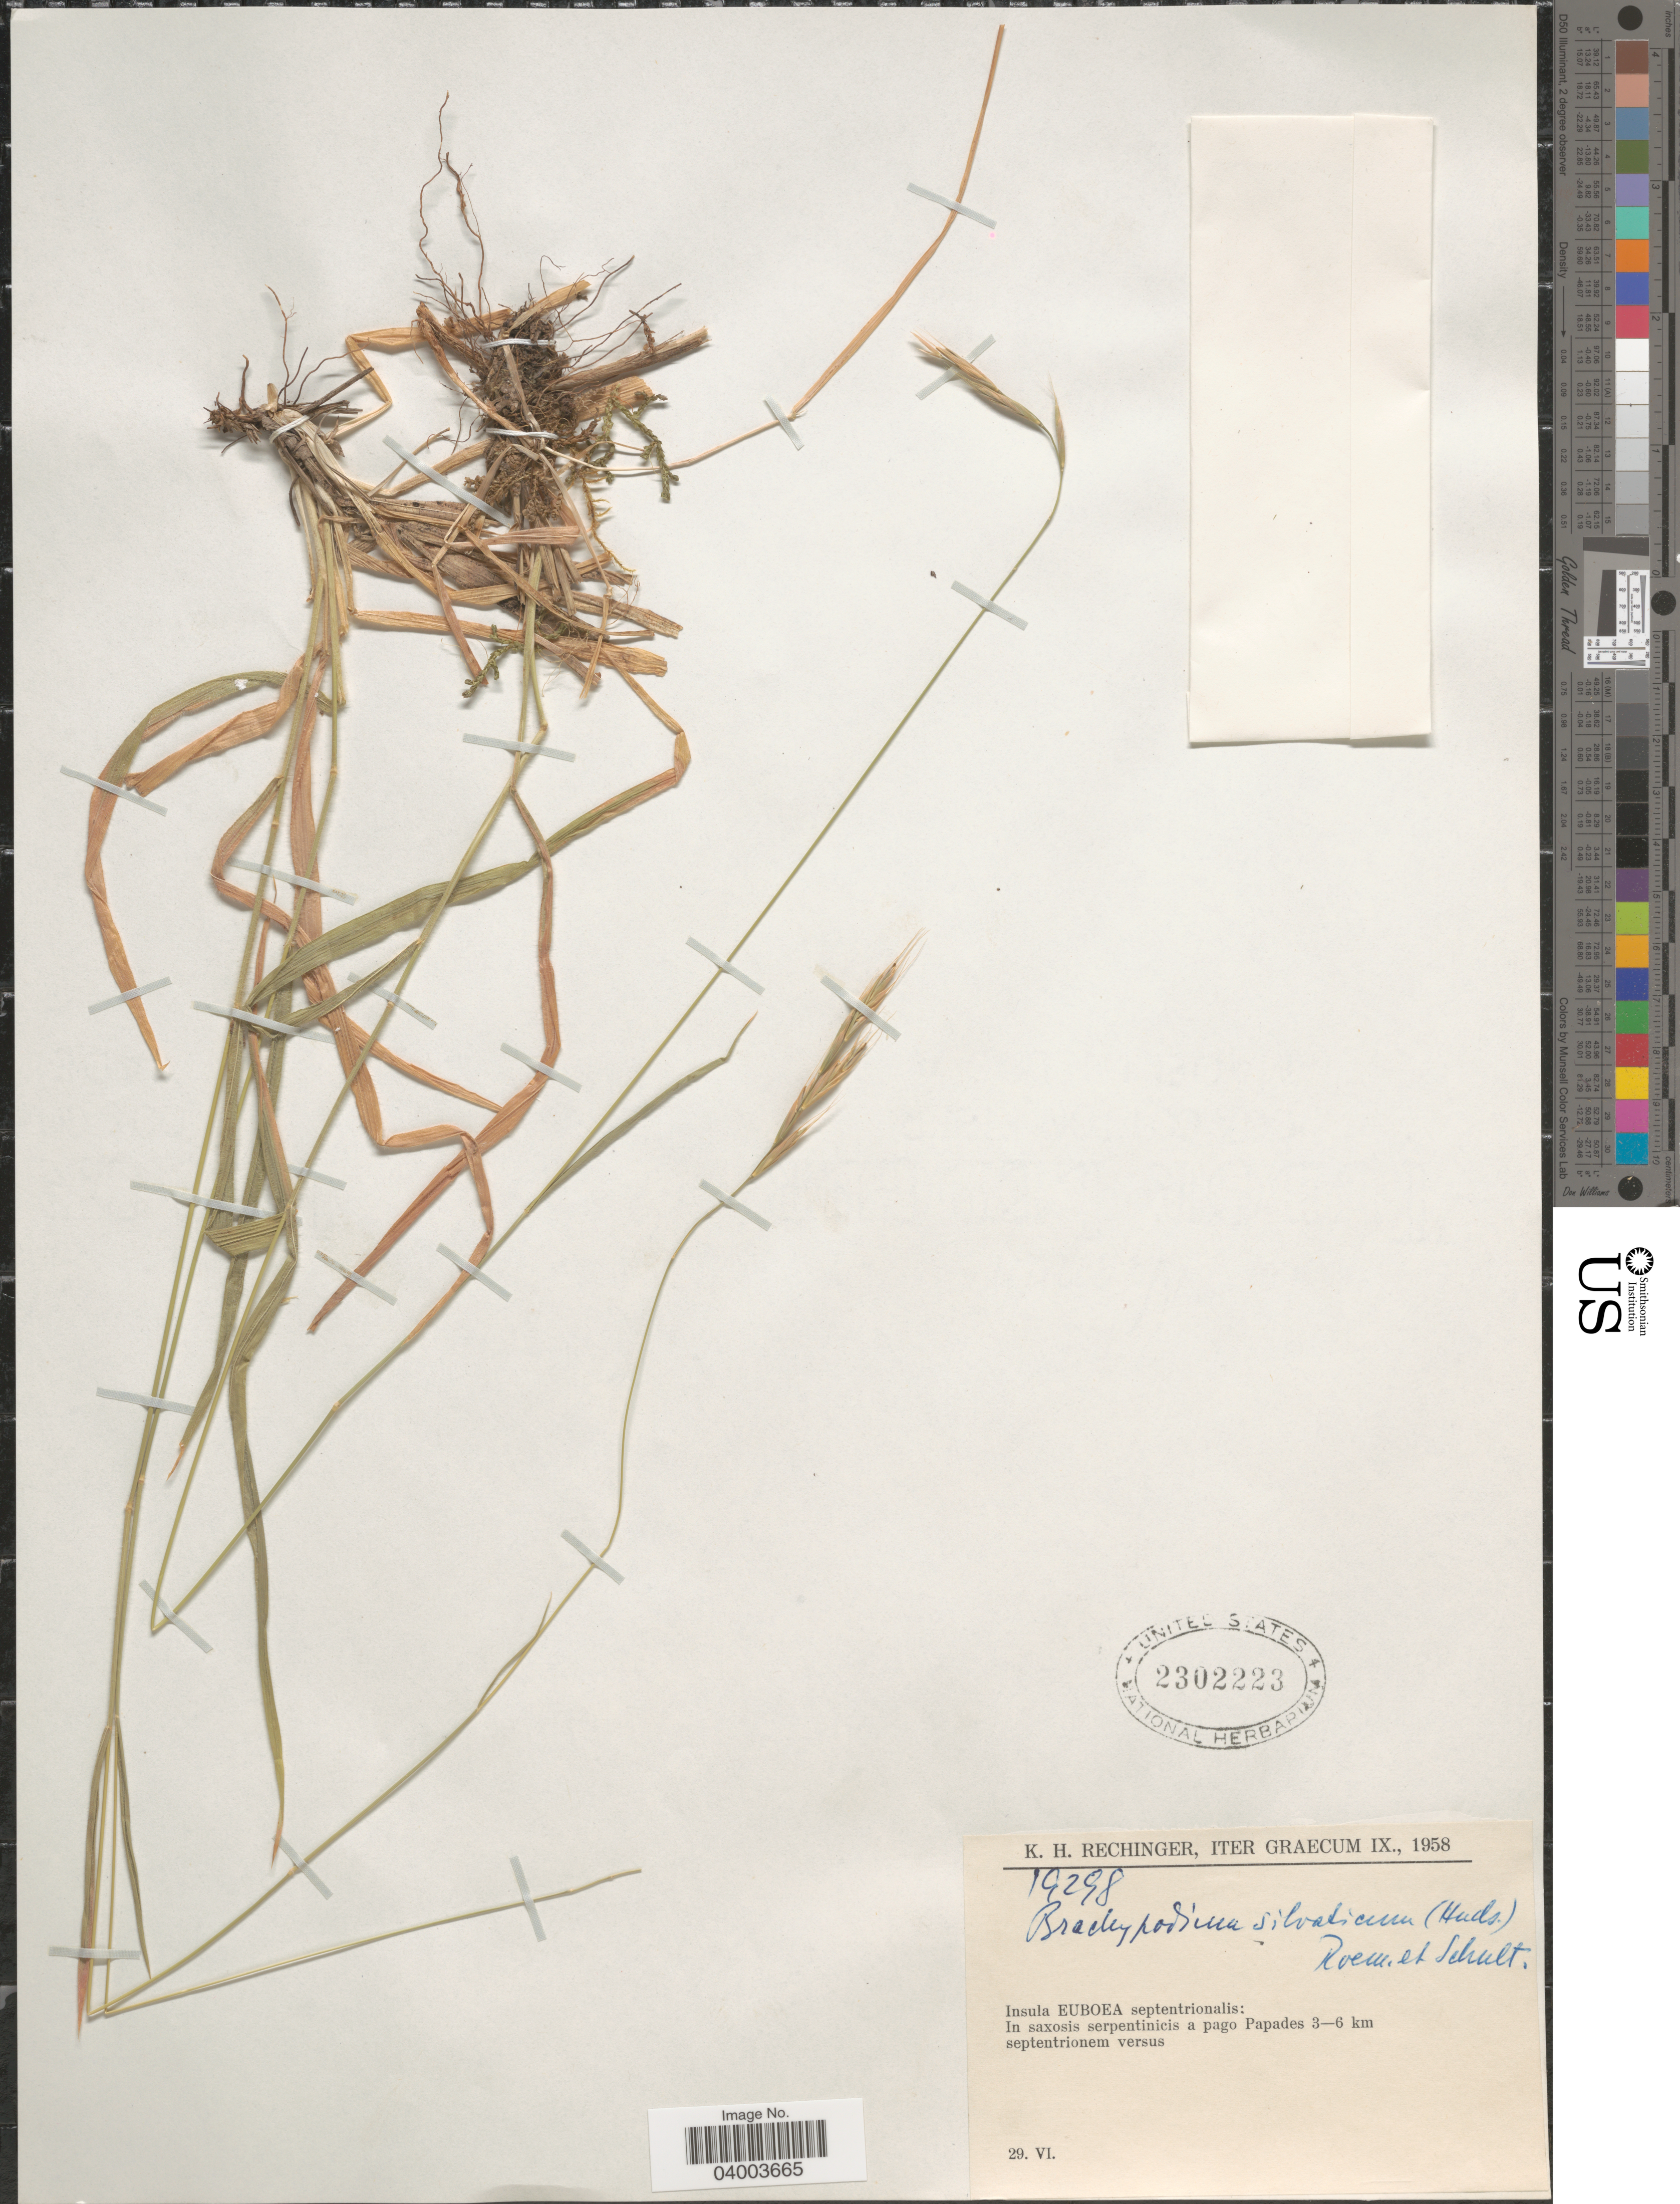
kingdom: Plantae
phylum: Tracheophyta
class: Liliopsida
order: Poales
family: Poaceae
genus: Brachypodium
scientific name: Brachypodium sylvaticum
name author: (Huds.) P. Beauv.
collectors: K. H. Rechinger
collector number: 19298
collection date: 1958-06-29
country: Greece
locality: Iter Graecum. Insula Euboea septentrionalis: In saxosis serpentinicis a pago Papades 3-6 km septentrionem versus.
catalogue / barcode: US 2302223